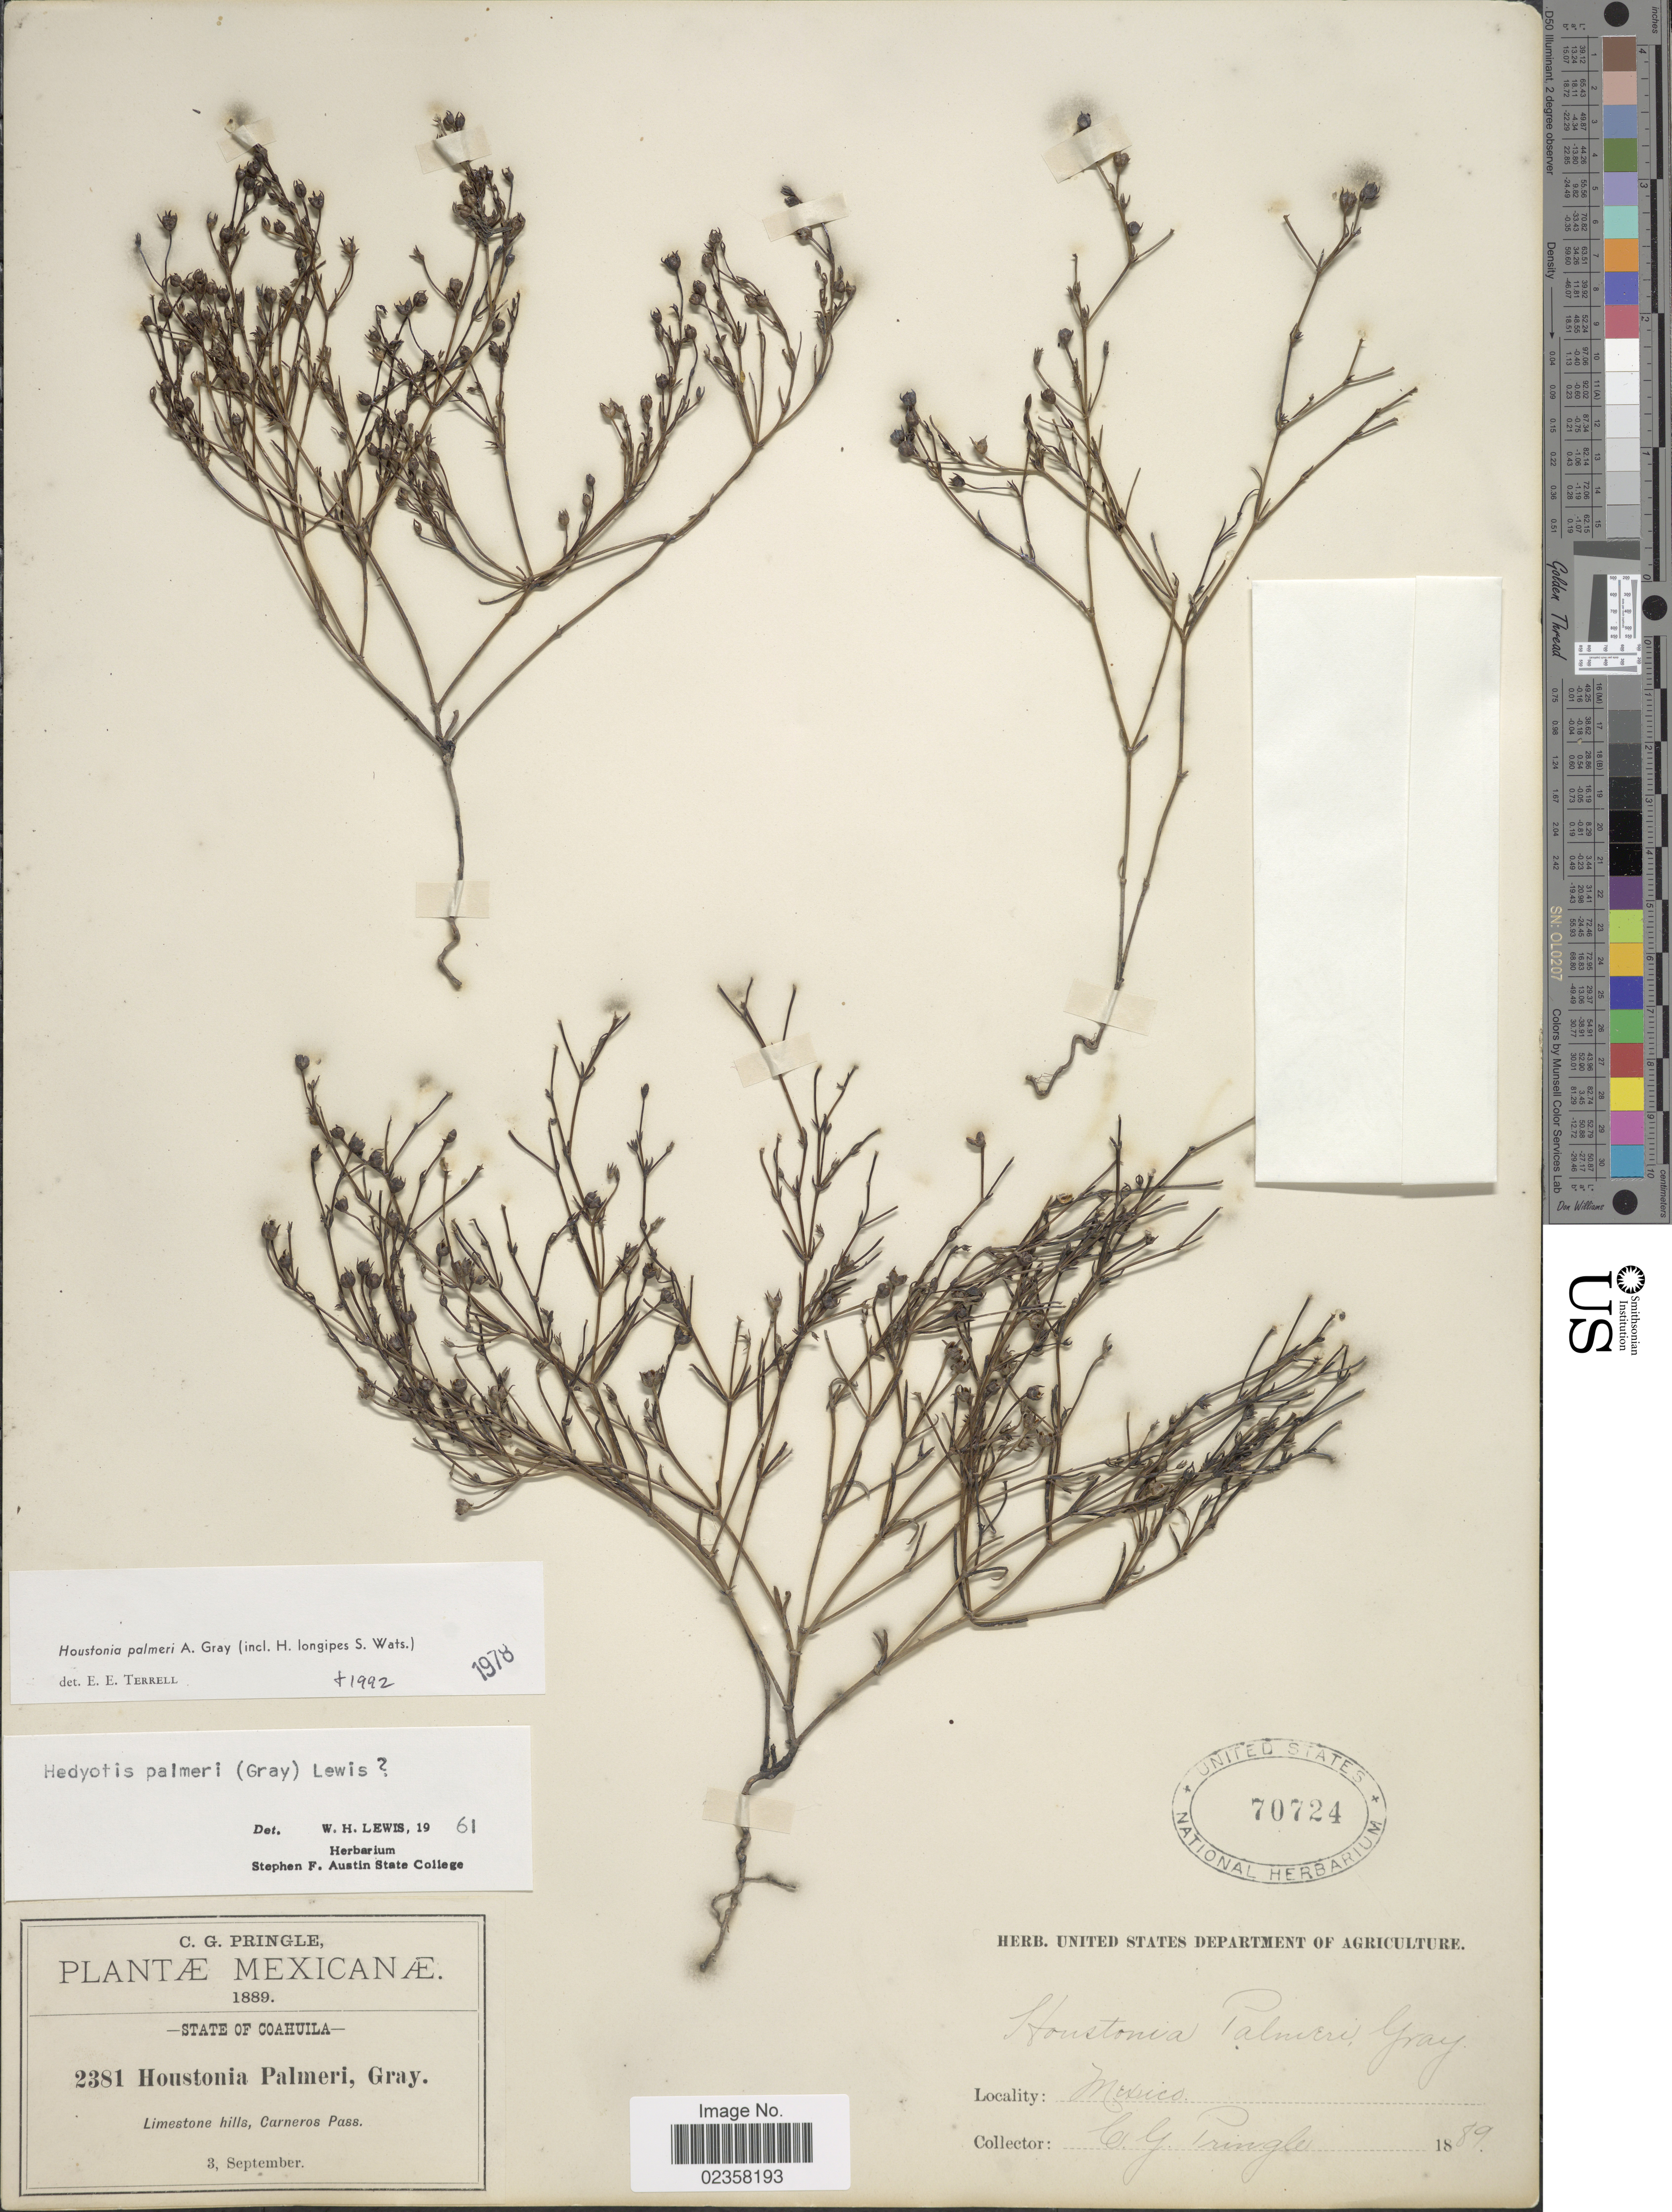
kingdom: Plantae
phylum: Tracheophyta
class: Magnoliopsida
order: Gentianales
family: Rubiaceae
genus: Houstonia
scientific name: Houstonia palmeri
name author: A. Gray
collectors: C. G. Pringle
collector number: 2381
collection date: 1889-09-03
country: Mexico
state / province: Coahuila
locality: Limestone hills, Carneros Pass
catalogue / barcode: US 70724